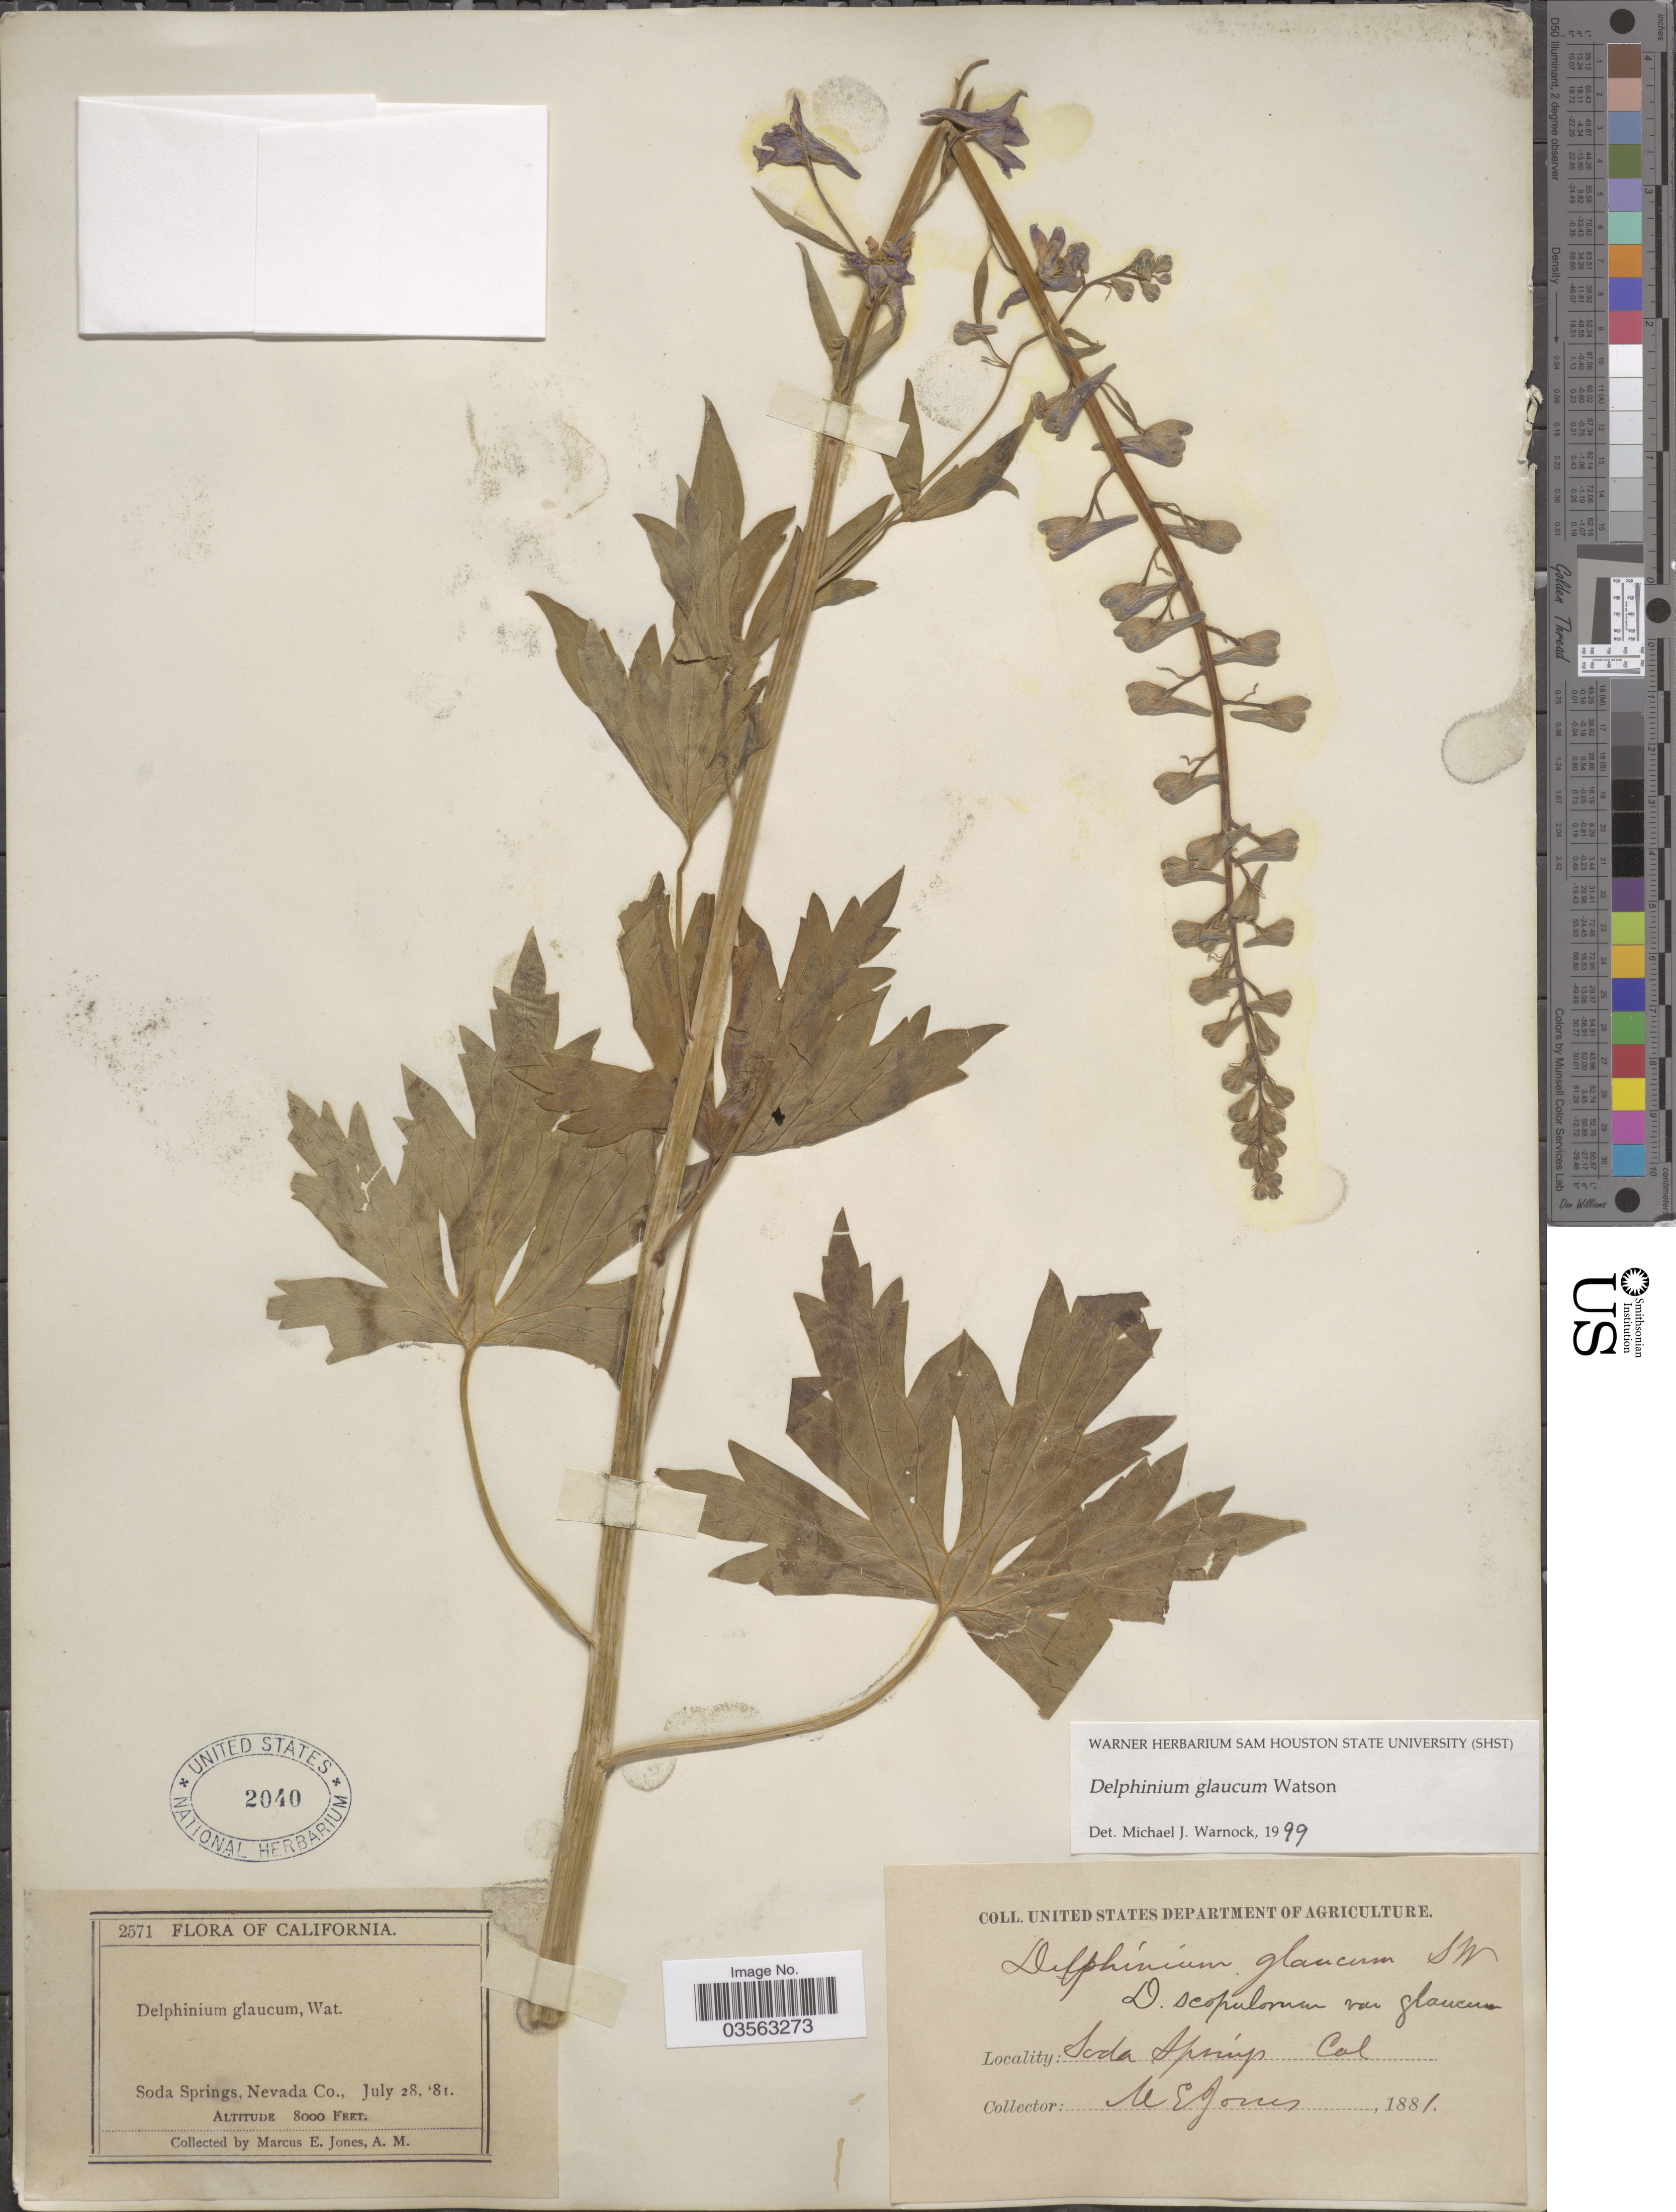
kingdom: Plantae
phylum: Tracheophyta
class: Magnoliopsida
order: Ranunculales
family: Ranunculaceae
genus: Delphinium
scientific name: Delphinium glaucum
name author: S. Watson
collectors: M. E. Jones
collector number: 2571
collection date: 1881-07-28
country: United States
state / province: California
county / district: Nevada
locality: Soda Springs, Nevada Co.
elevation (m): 2438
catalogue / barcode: US 2040